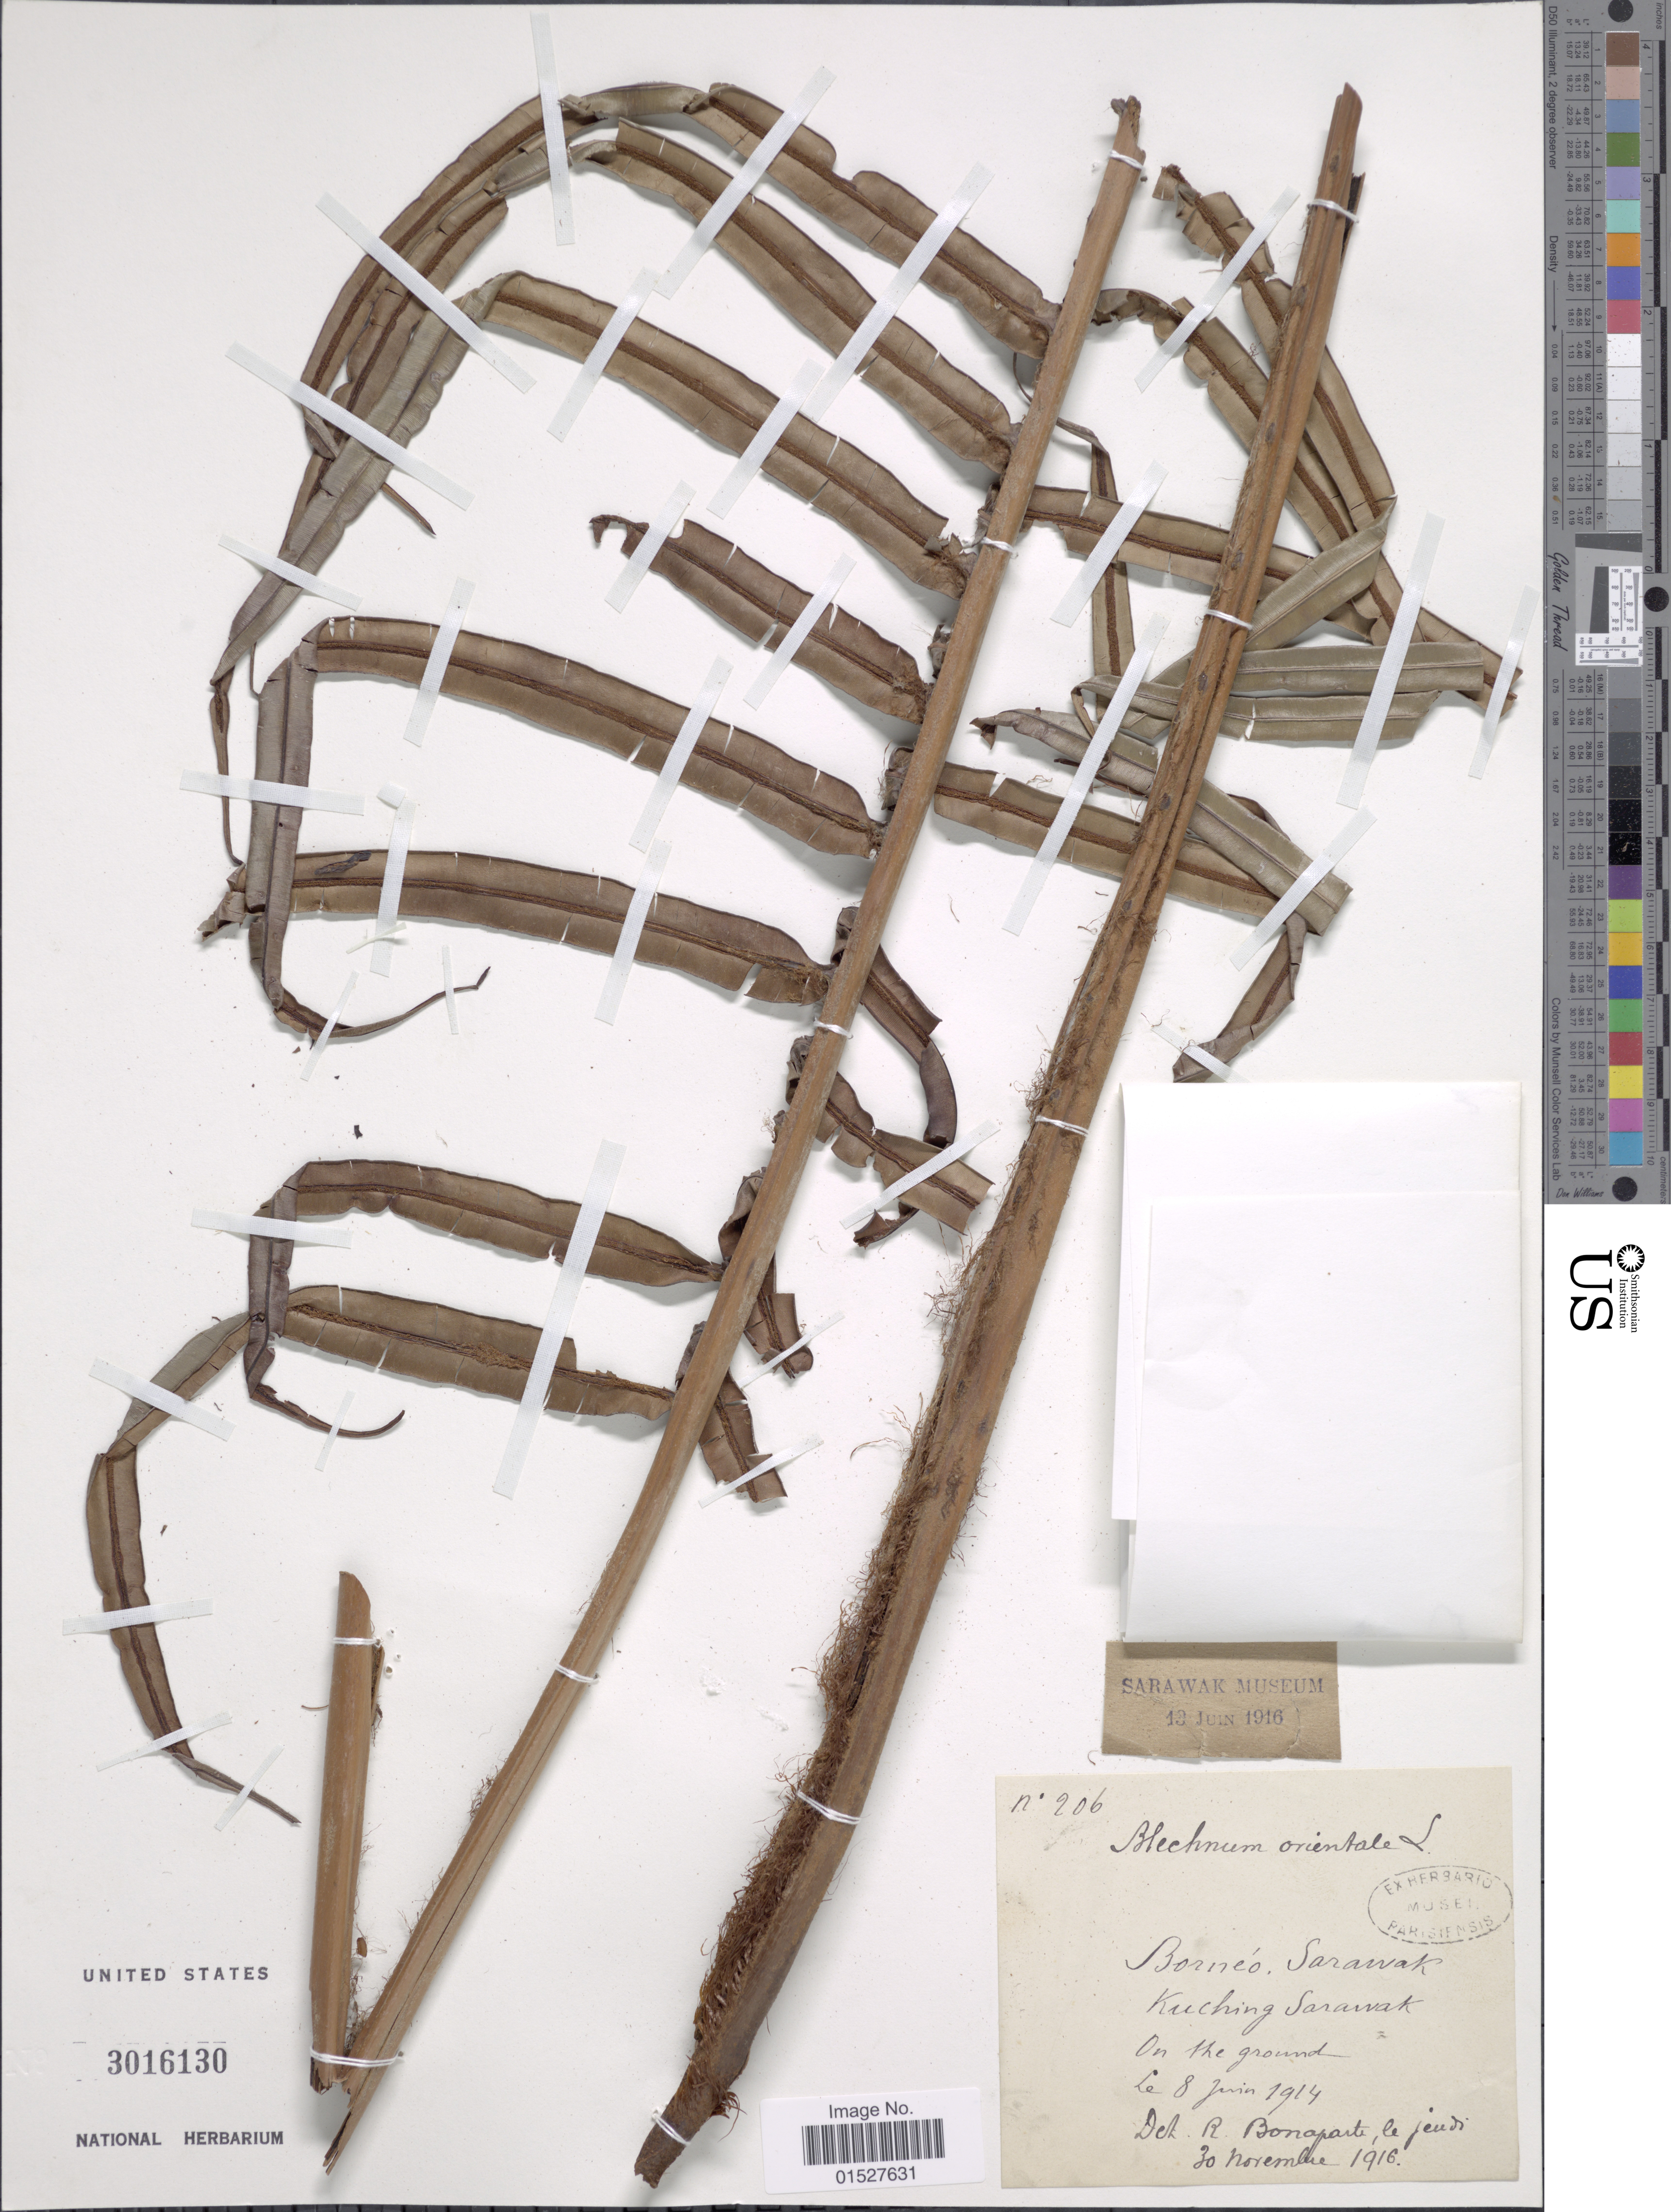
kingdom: Plantae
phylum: Tracheophyta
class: Polypodiopsida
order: Polypodiales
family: Blechnaceae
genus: Blechnum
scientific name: Blechnum orientale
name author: L.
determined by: Bonaparte, R. N.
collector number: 206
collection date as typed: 8 juin 1914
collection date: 1914-06-08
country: Malaysia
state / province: Borneo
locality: Sarawak, Kuching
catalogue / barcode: US 3016130